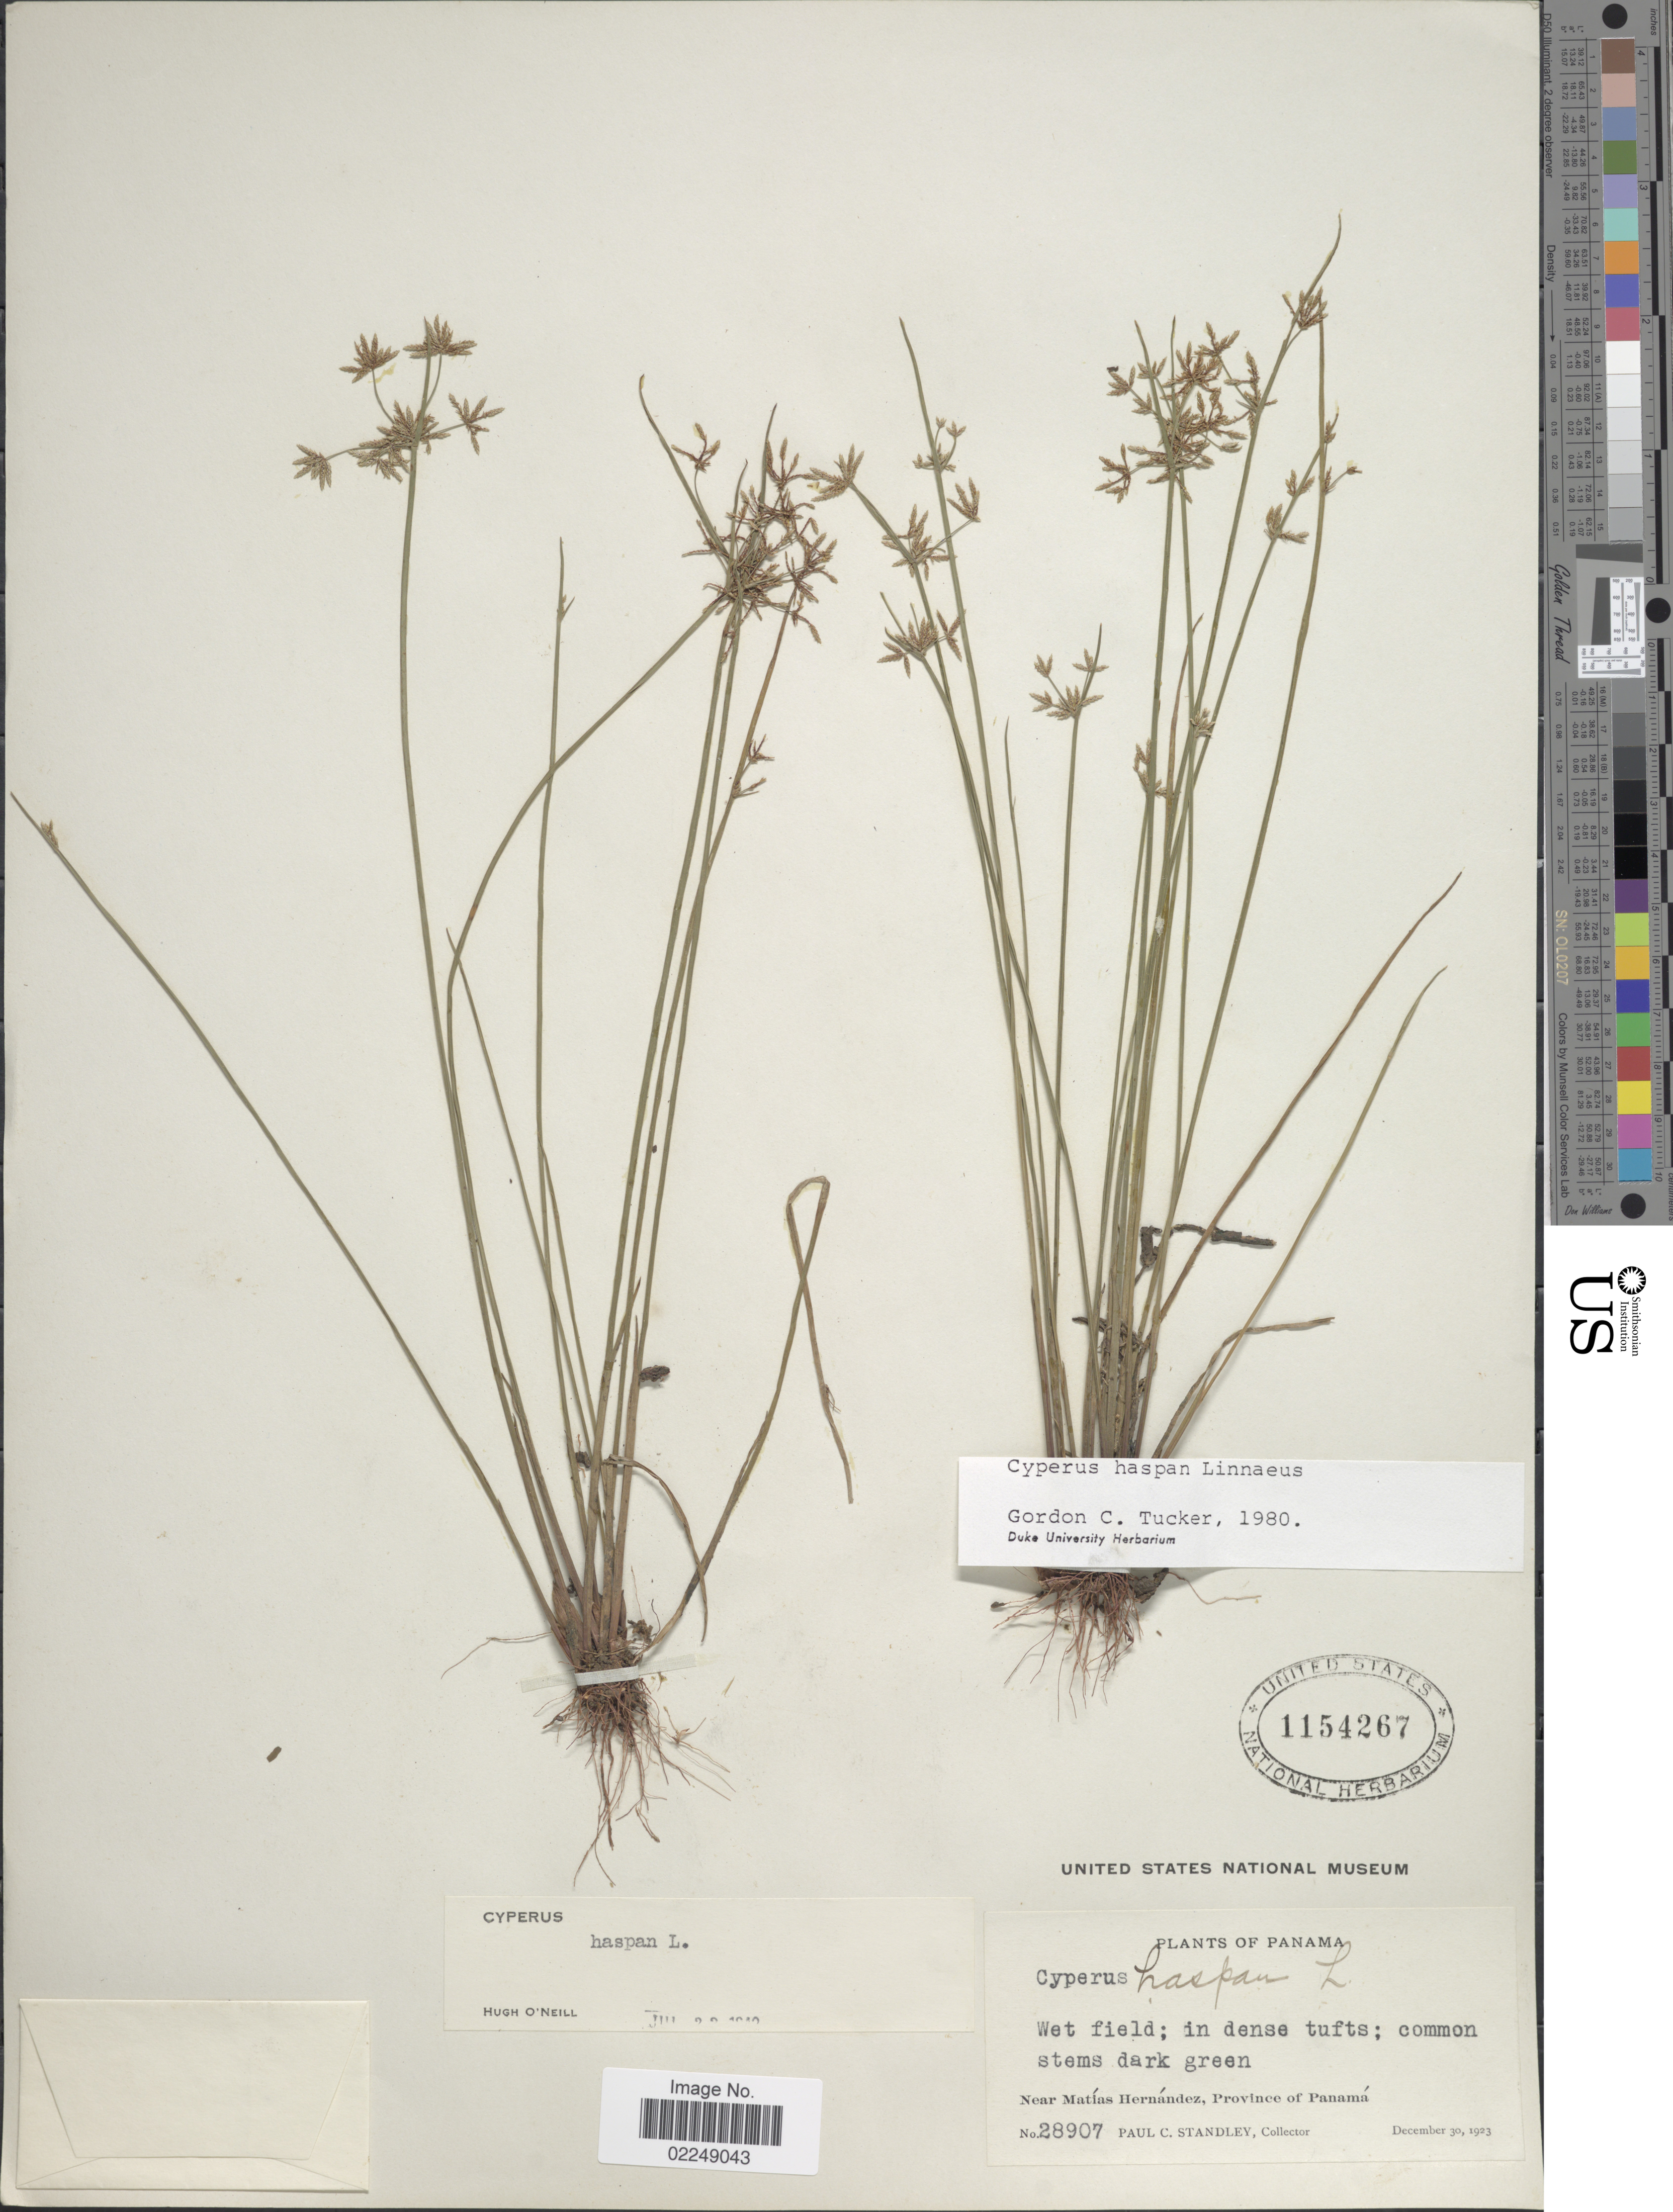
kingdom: Plantae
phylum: Tracheophyta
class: Liliopsida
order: Poales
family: Cyperaceae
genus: Cyperus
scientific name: Cyperus haspan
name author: L.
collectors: P. C. Standley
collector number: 28907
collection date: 1923-12-30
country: Panama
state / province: Panamá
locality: Near matias Hernandez, Province of Panama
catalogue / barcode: US 1154267